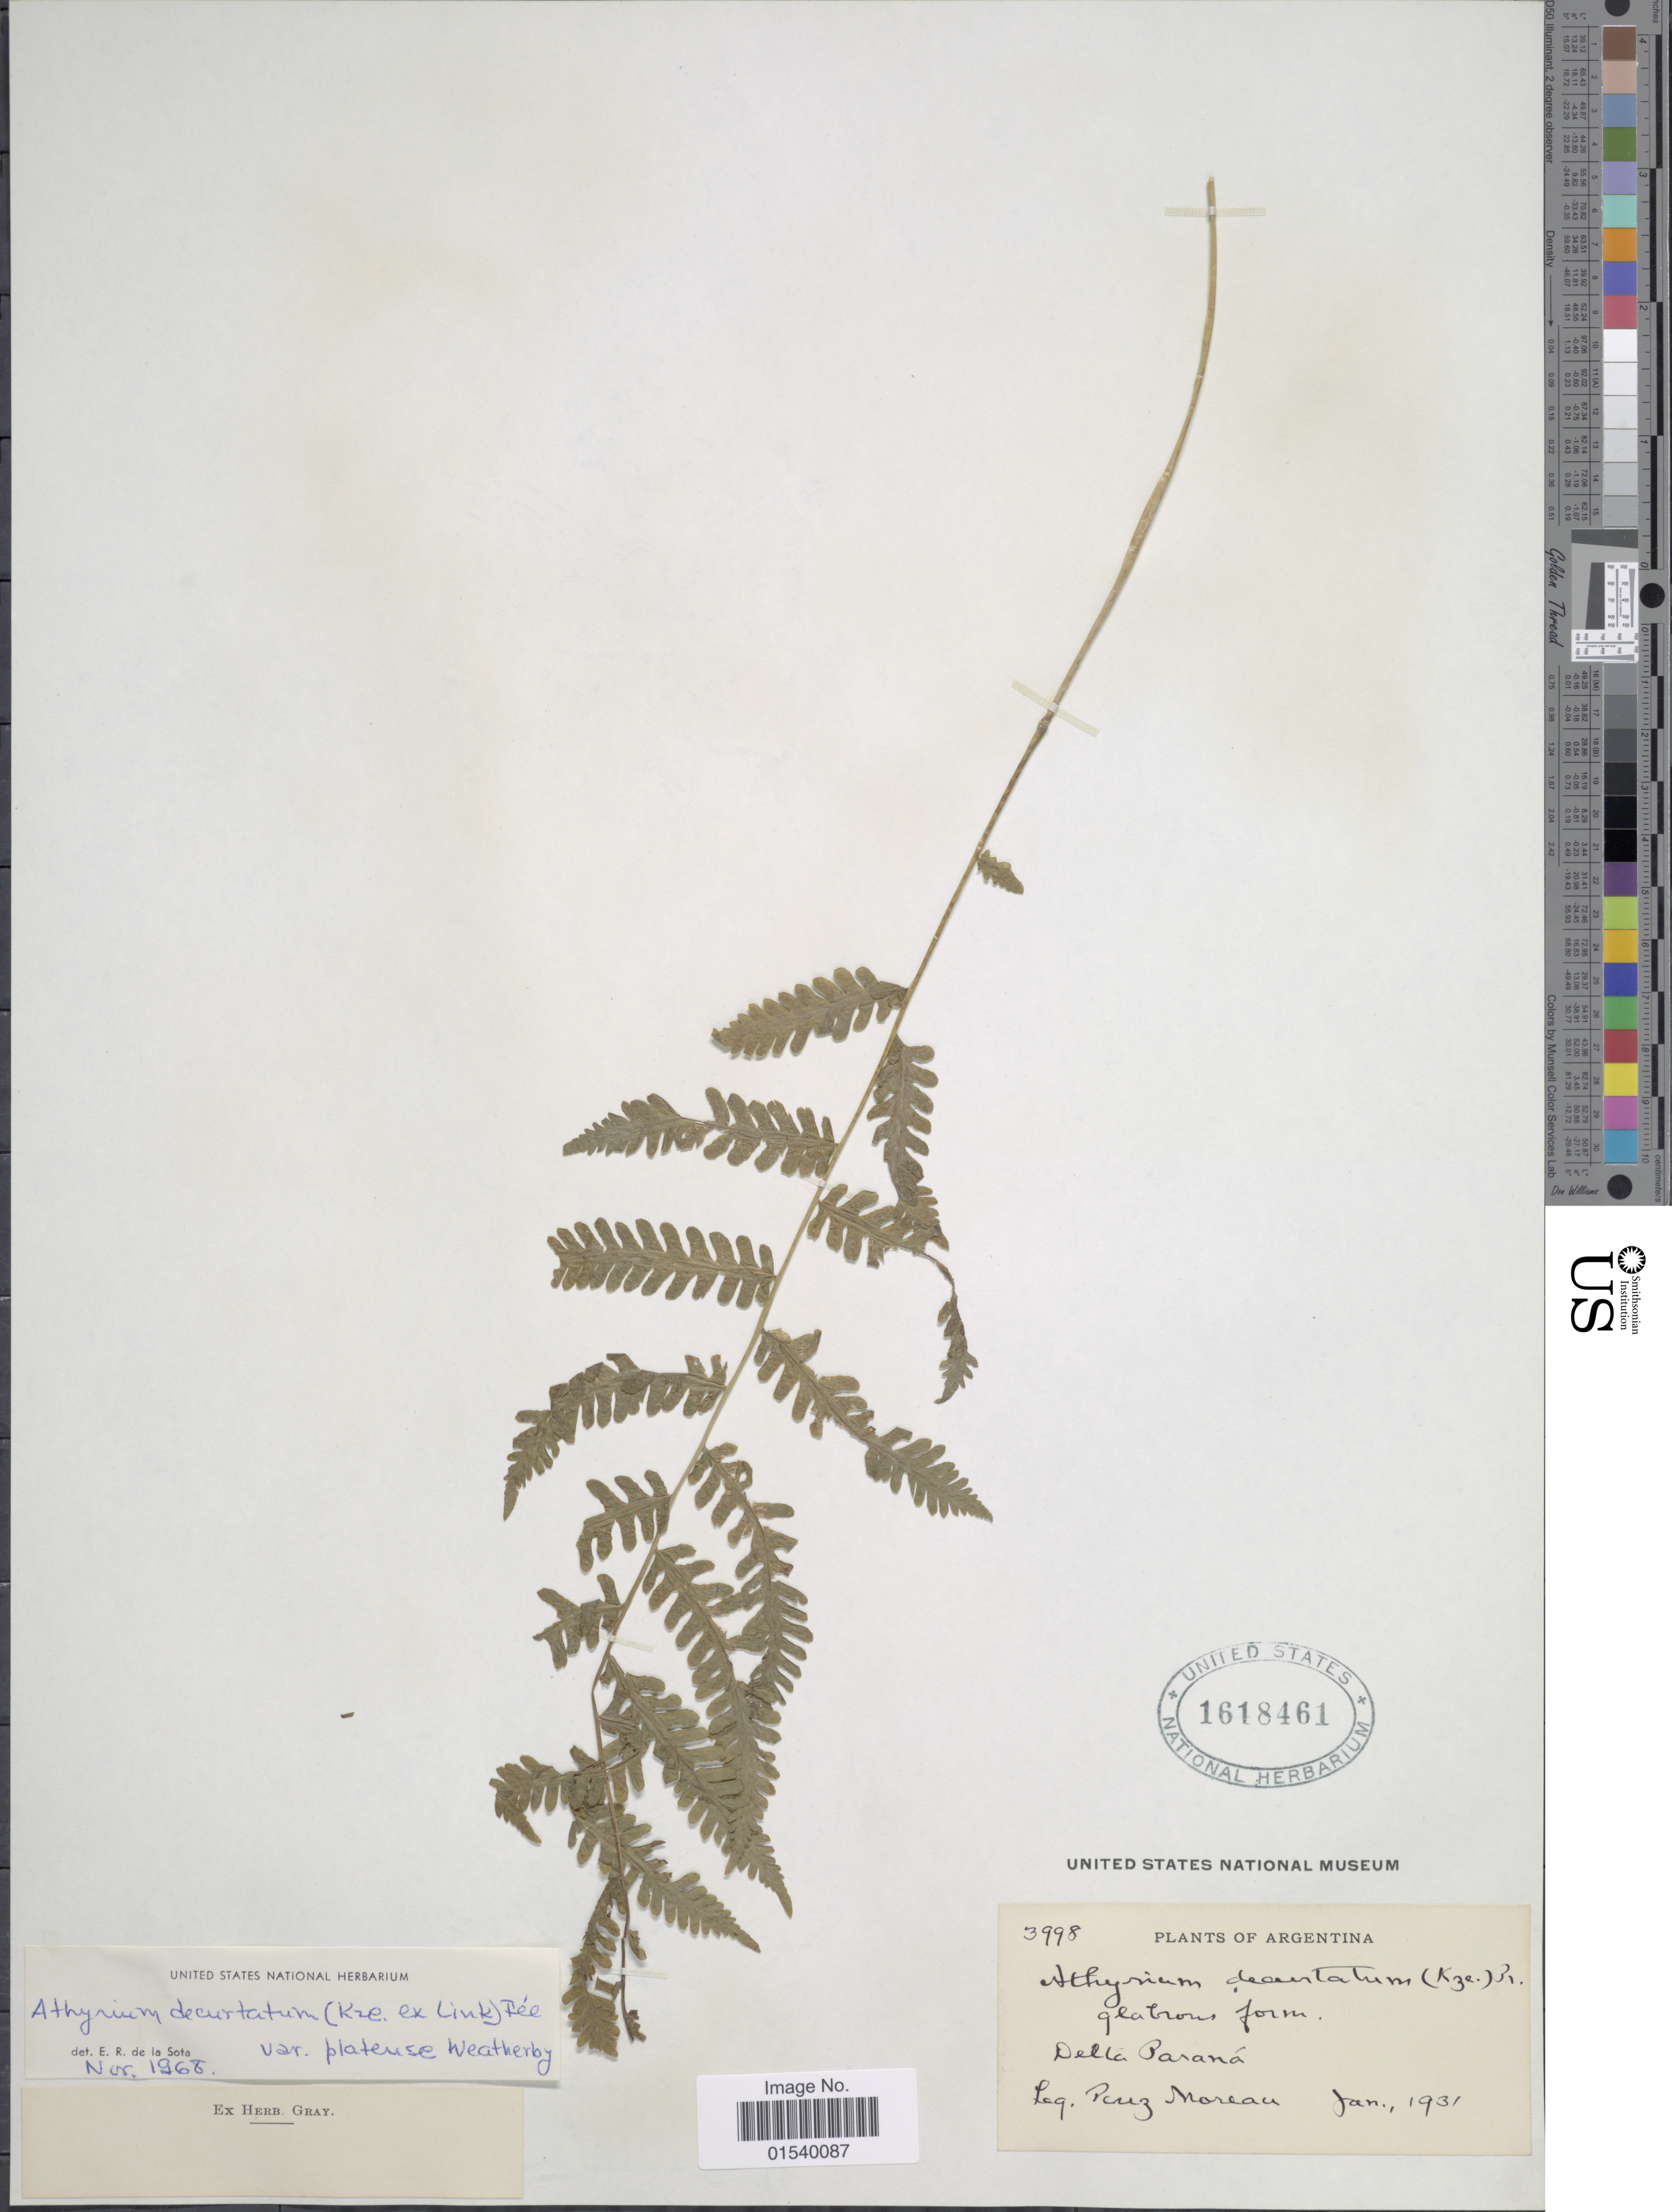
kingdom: Plantae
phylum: Tracheophyta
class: Polypodiopsida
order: Polypodiales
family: Thelypteridaceae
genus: Amauropelta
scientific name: Amauropelta decurtata (Link) comb. nov., ined. 2015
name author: (Link)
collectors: P. Moreau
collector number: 3998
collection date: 1931-01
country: Argentina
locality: Delta Paraná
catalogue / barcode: US 1618461